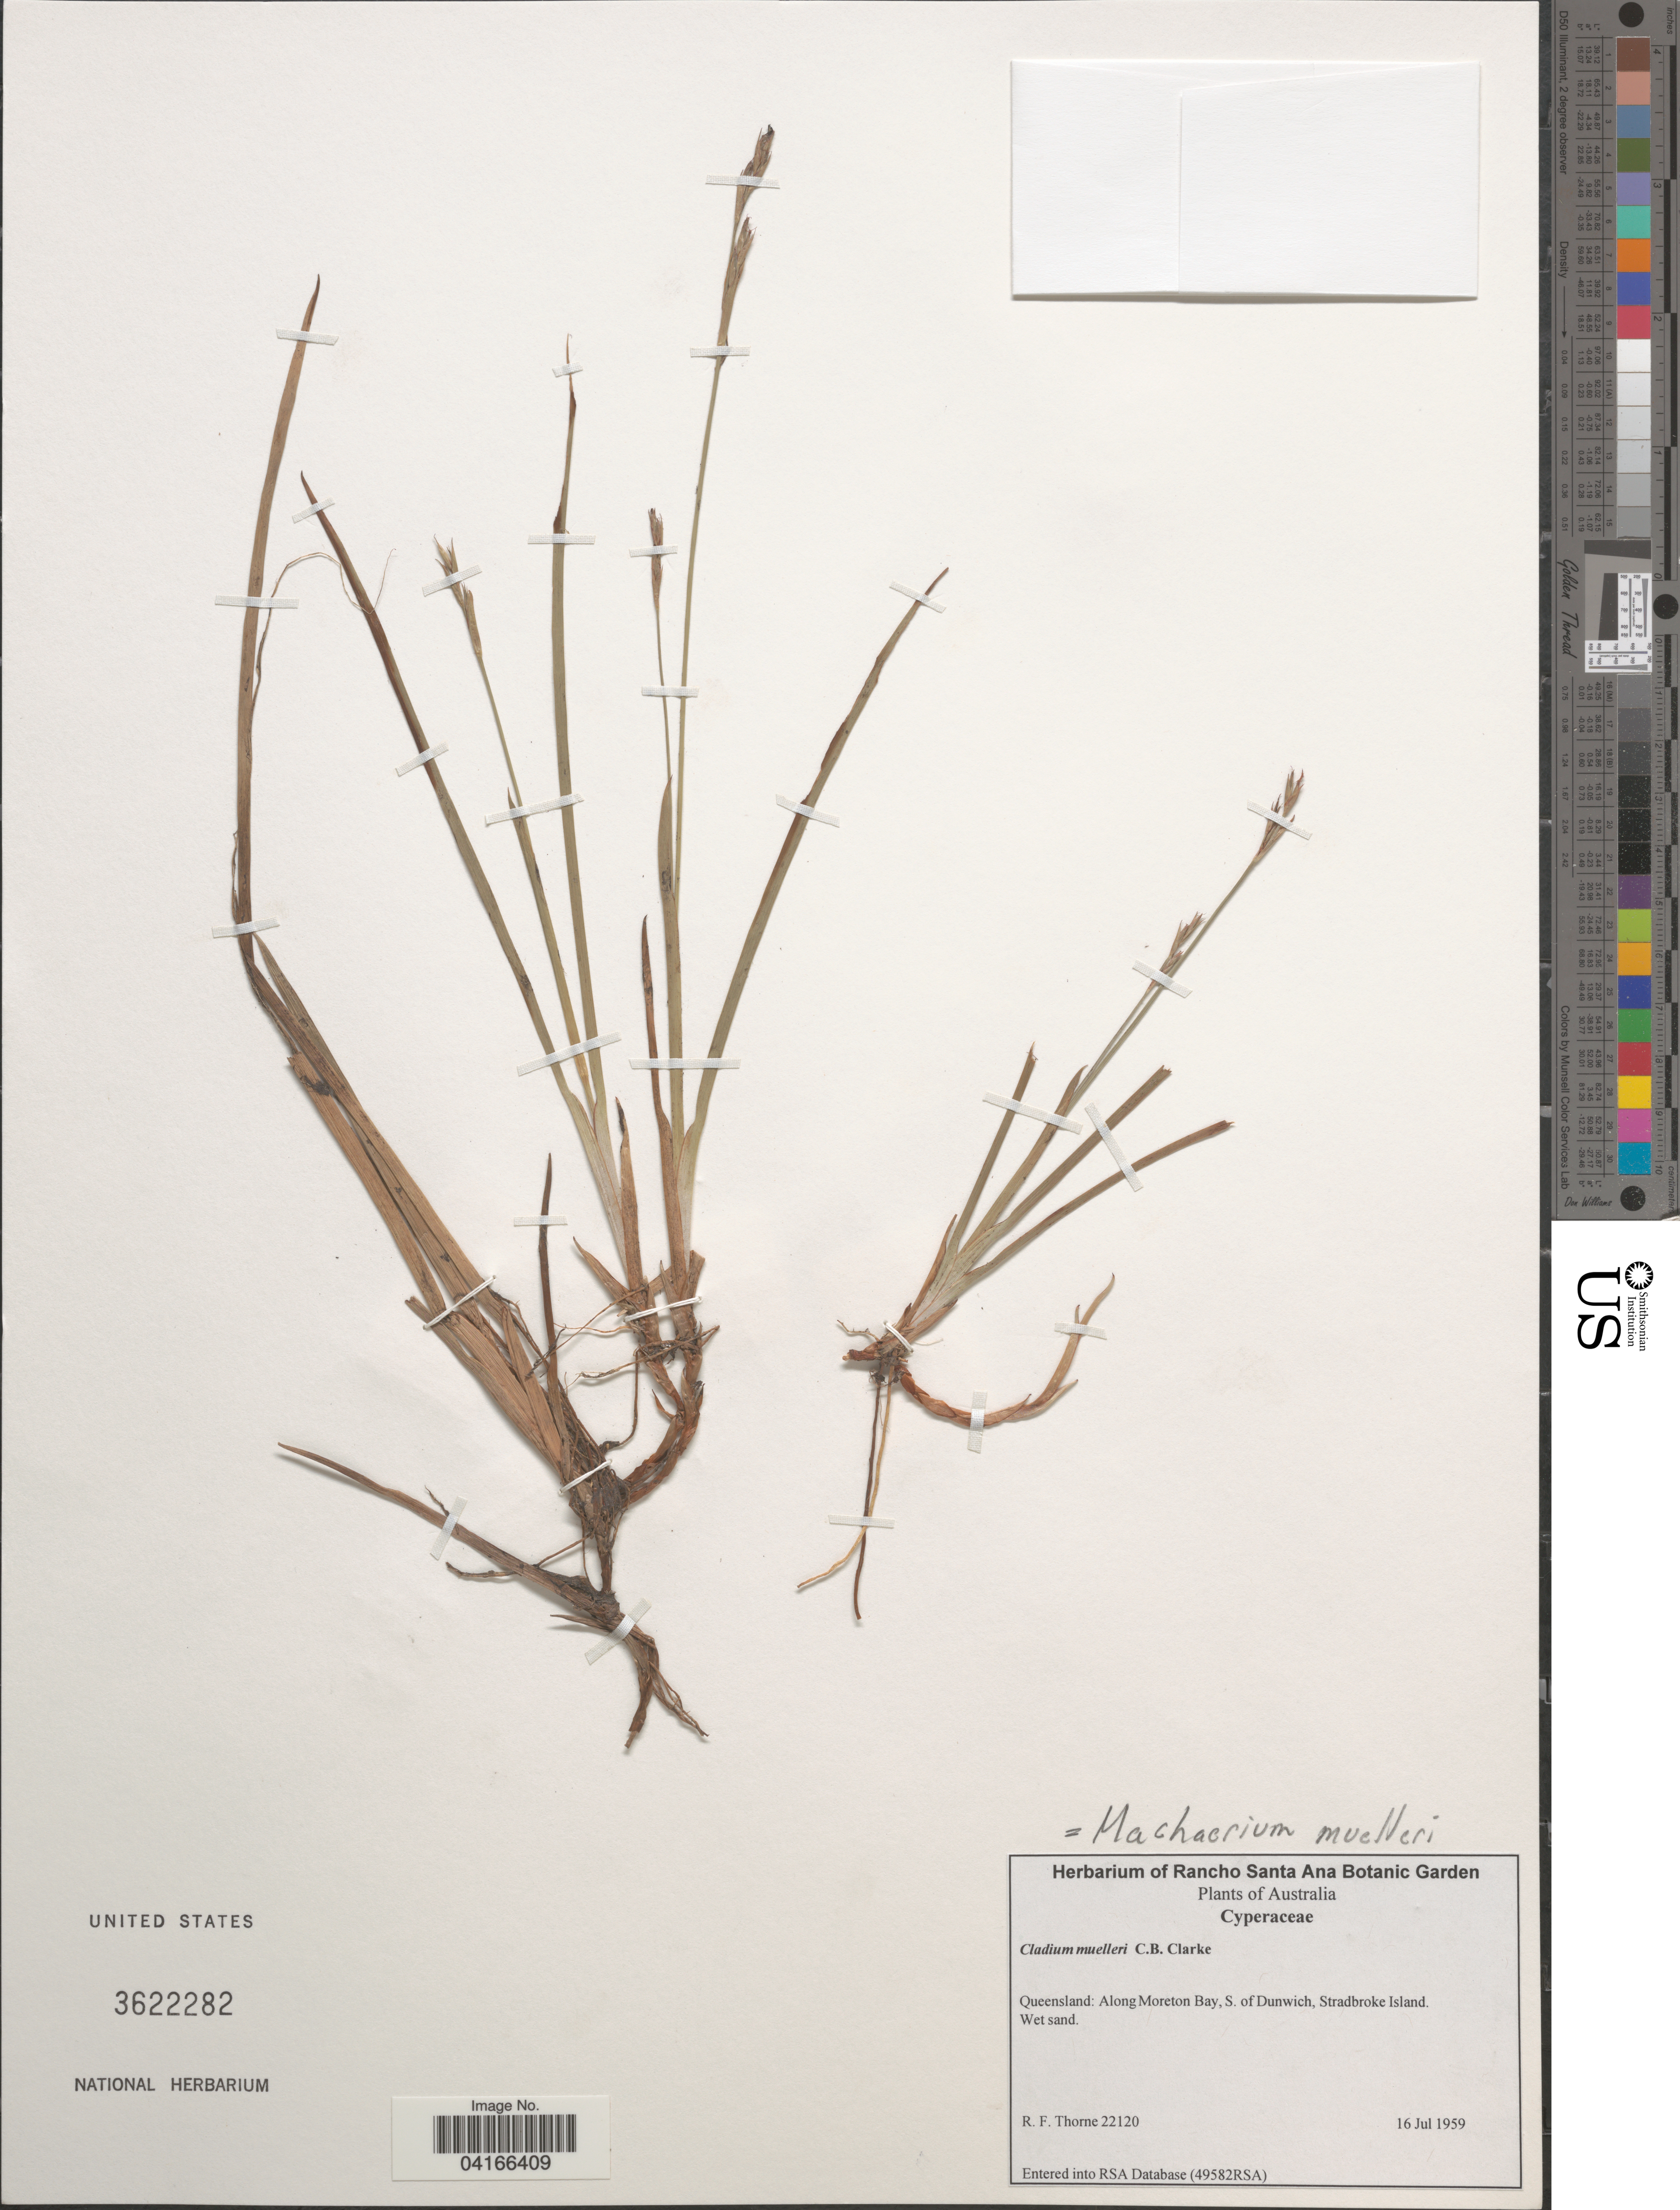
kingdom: Plantae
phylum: Tracheophyta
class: Liliopsida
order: Poales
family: Cyperaceae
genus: Machaerina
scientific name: Machaerina muelleri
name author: (C.B. Clarke) T. Koyama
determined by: Strong, Mark T., (BOT), Smithsonian Institution - National Museum of Natural History (UNITED STATES)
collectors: R. Thorne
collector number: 22120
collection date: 1959-07-16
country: Australia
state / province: Queensland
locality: Along Moreton Bay, S. of Dunwich, Stradbroke Island.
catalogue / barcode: US 3622282